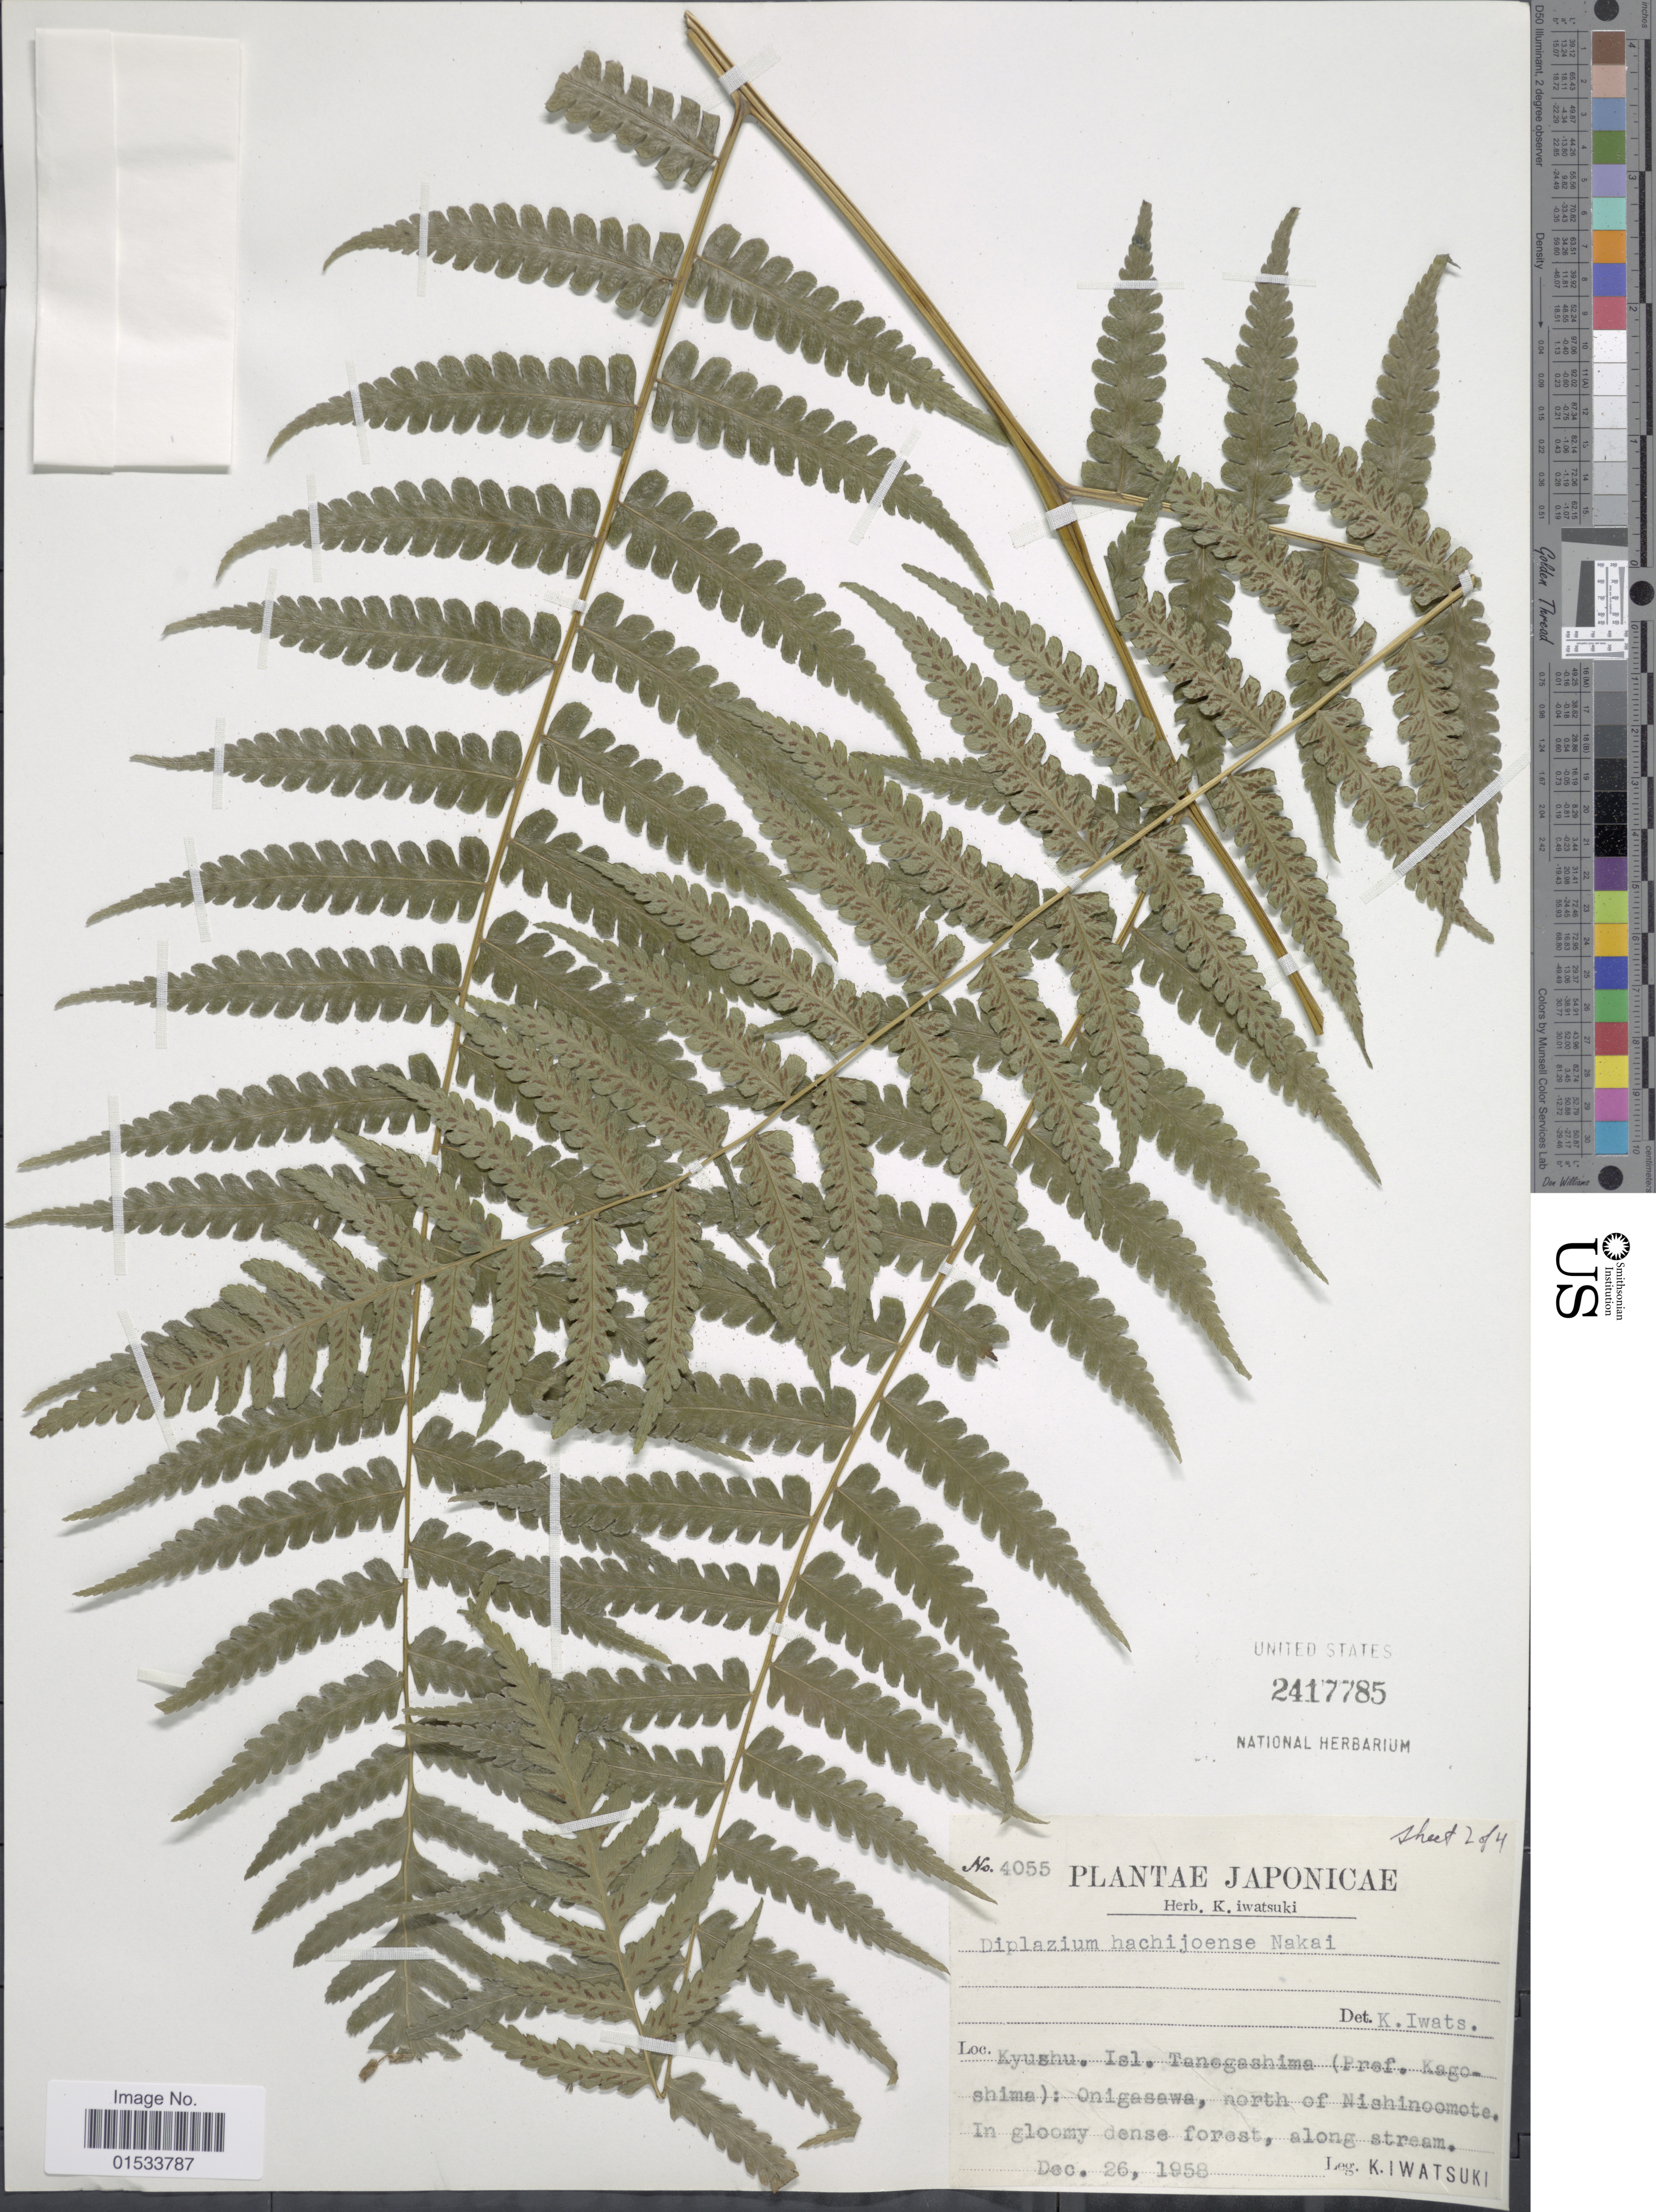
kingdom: Plantae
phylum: Tracheophyta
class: Polypodiopsida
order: Polypodiales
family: Athyriaceae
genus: Diplazium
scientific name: Diplazium hachijoense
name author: Nakai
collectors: K. Iwatsuki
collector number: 4055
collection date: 1958-12-26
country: Japan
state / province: Kagosima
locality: Kyushu, Isl. Tanegashima, Onigasawa, north of Nishinoomote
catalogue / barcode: US 2417785